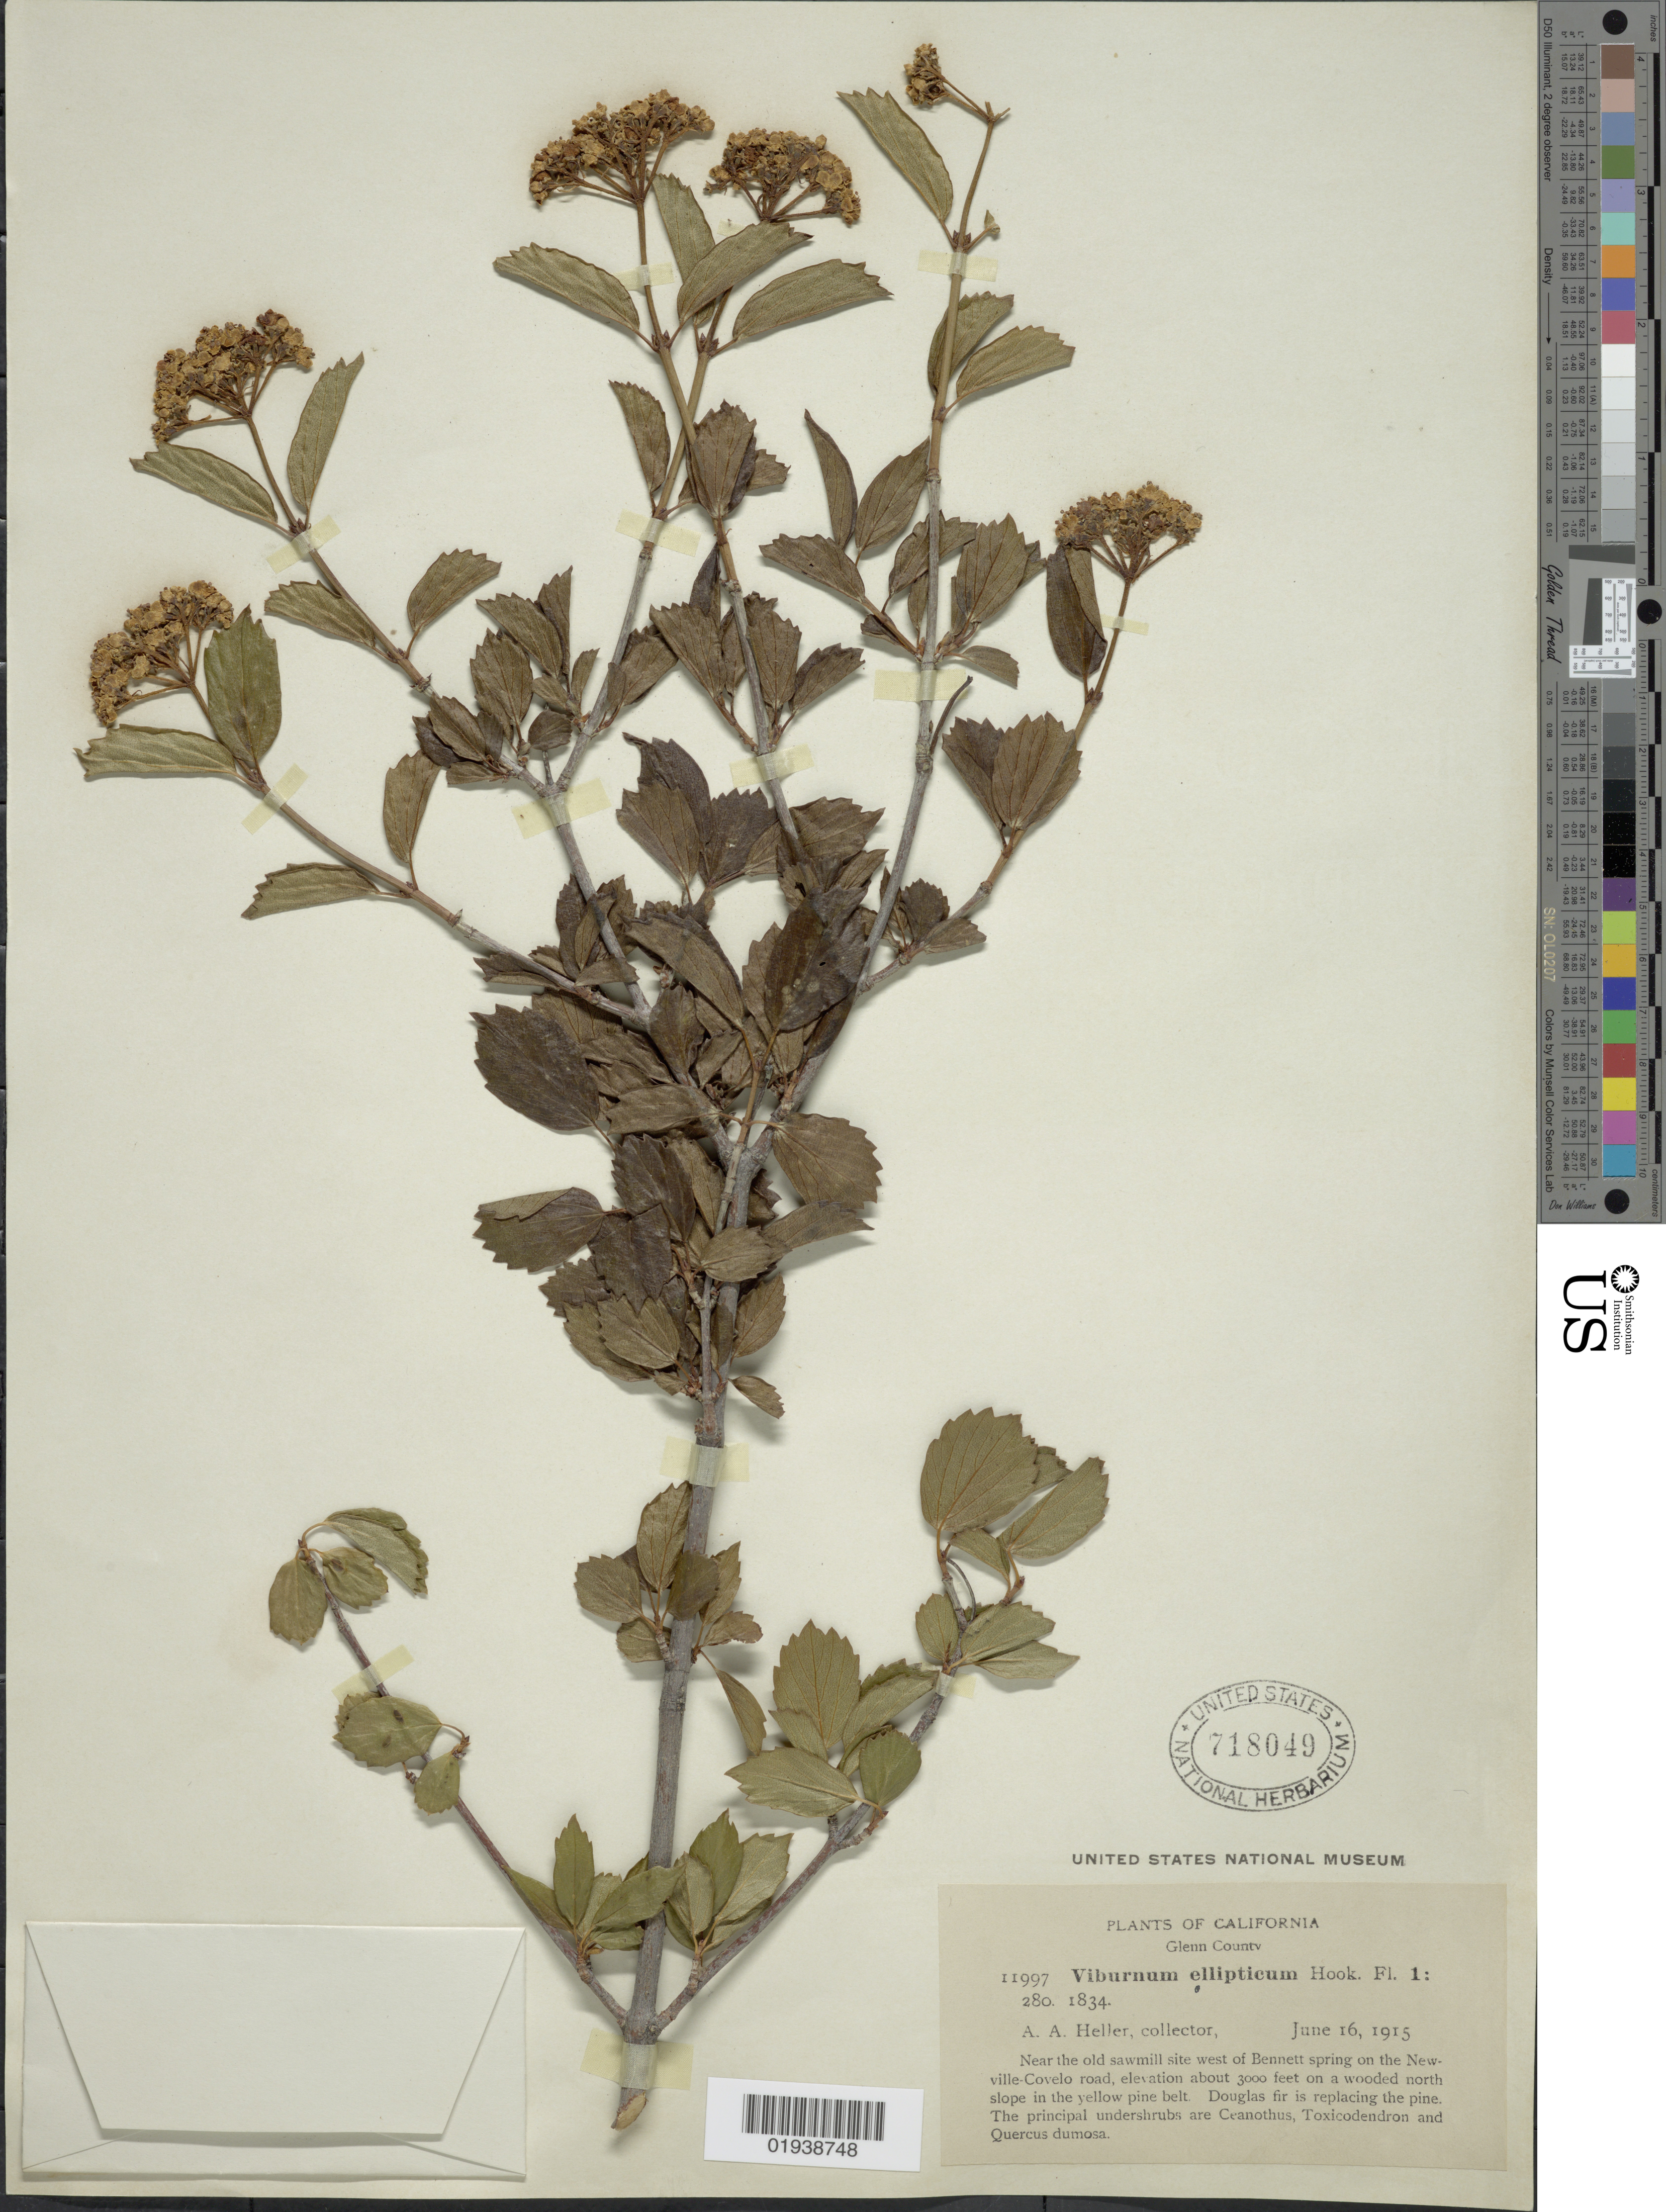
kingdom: Plantae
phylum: Tracheophyta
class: Magnoliopsida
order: Dipsacales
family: Viburnaceae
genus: Viburnum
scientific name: Viburnum ellipticum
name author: Hook.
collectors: A. A. Heller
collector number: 11997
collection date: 1915-06-16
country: United States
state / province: California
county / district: Glenn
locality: Glenn County. Near the old sawmill site west of Bennett spring on the Newville-Covelo road.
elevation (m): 914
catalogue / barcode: US 718049